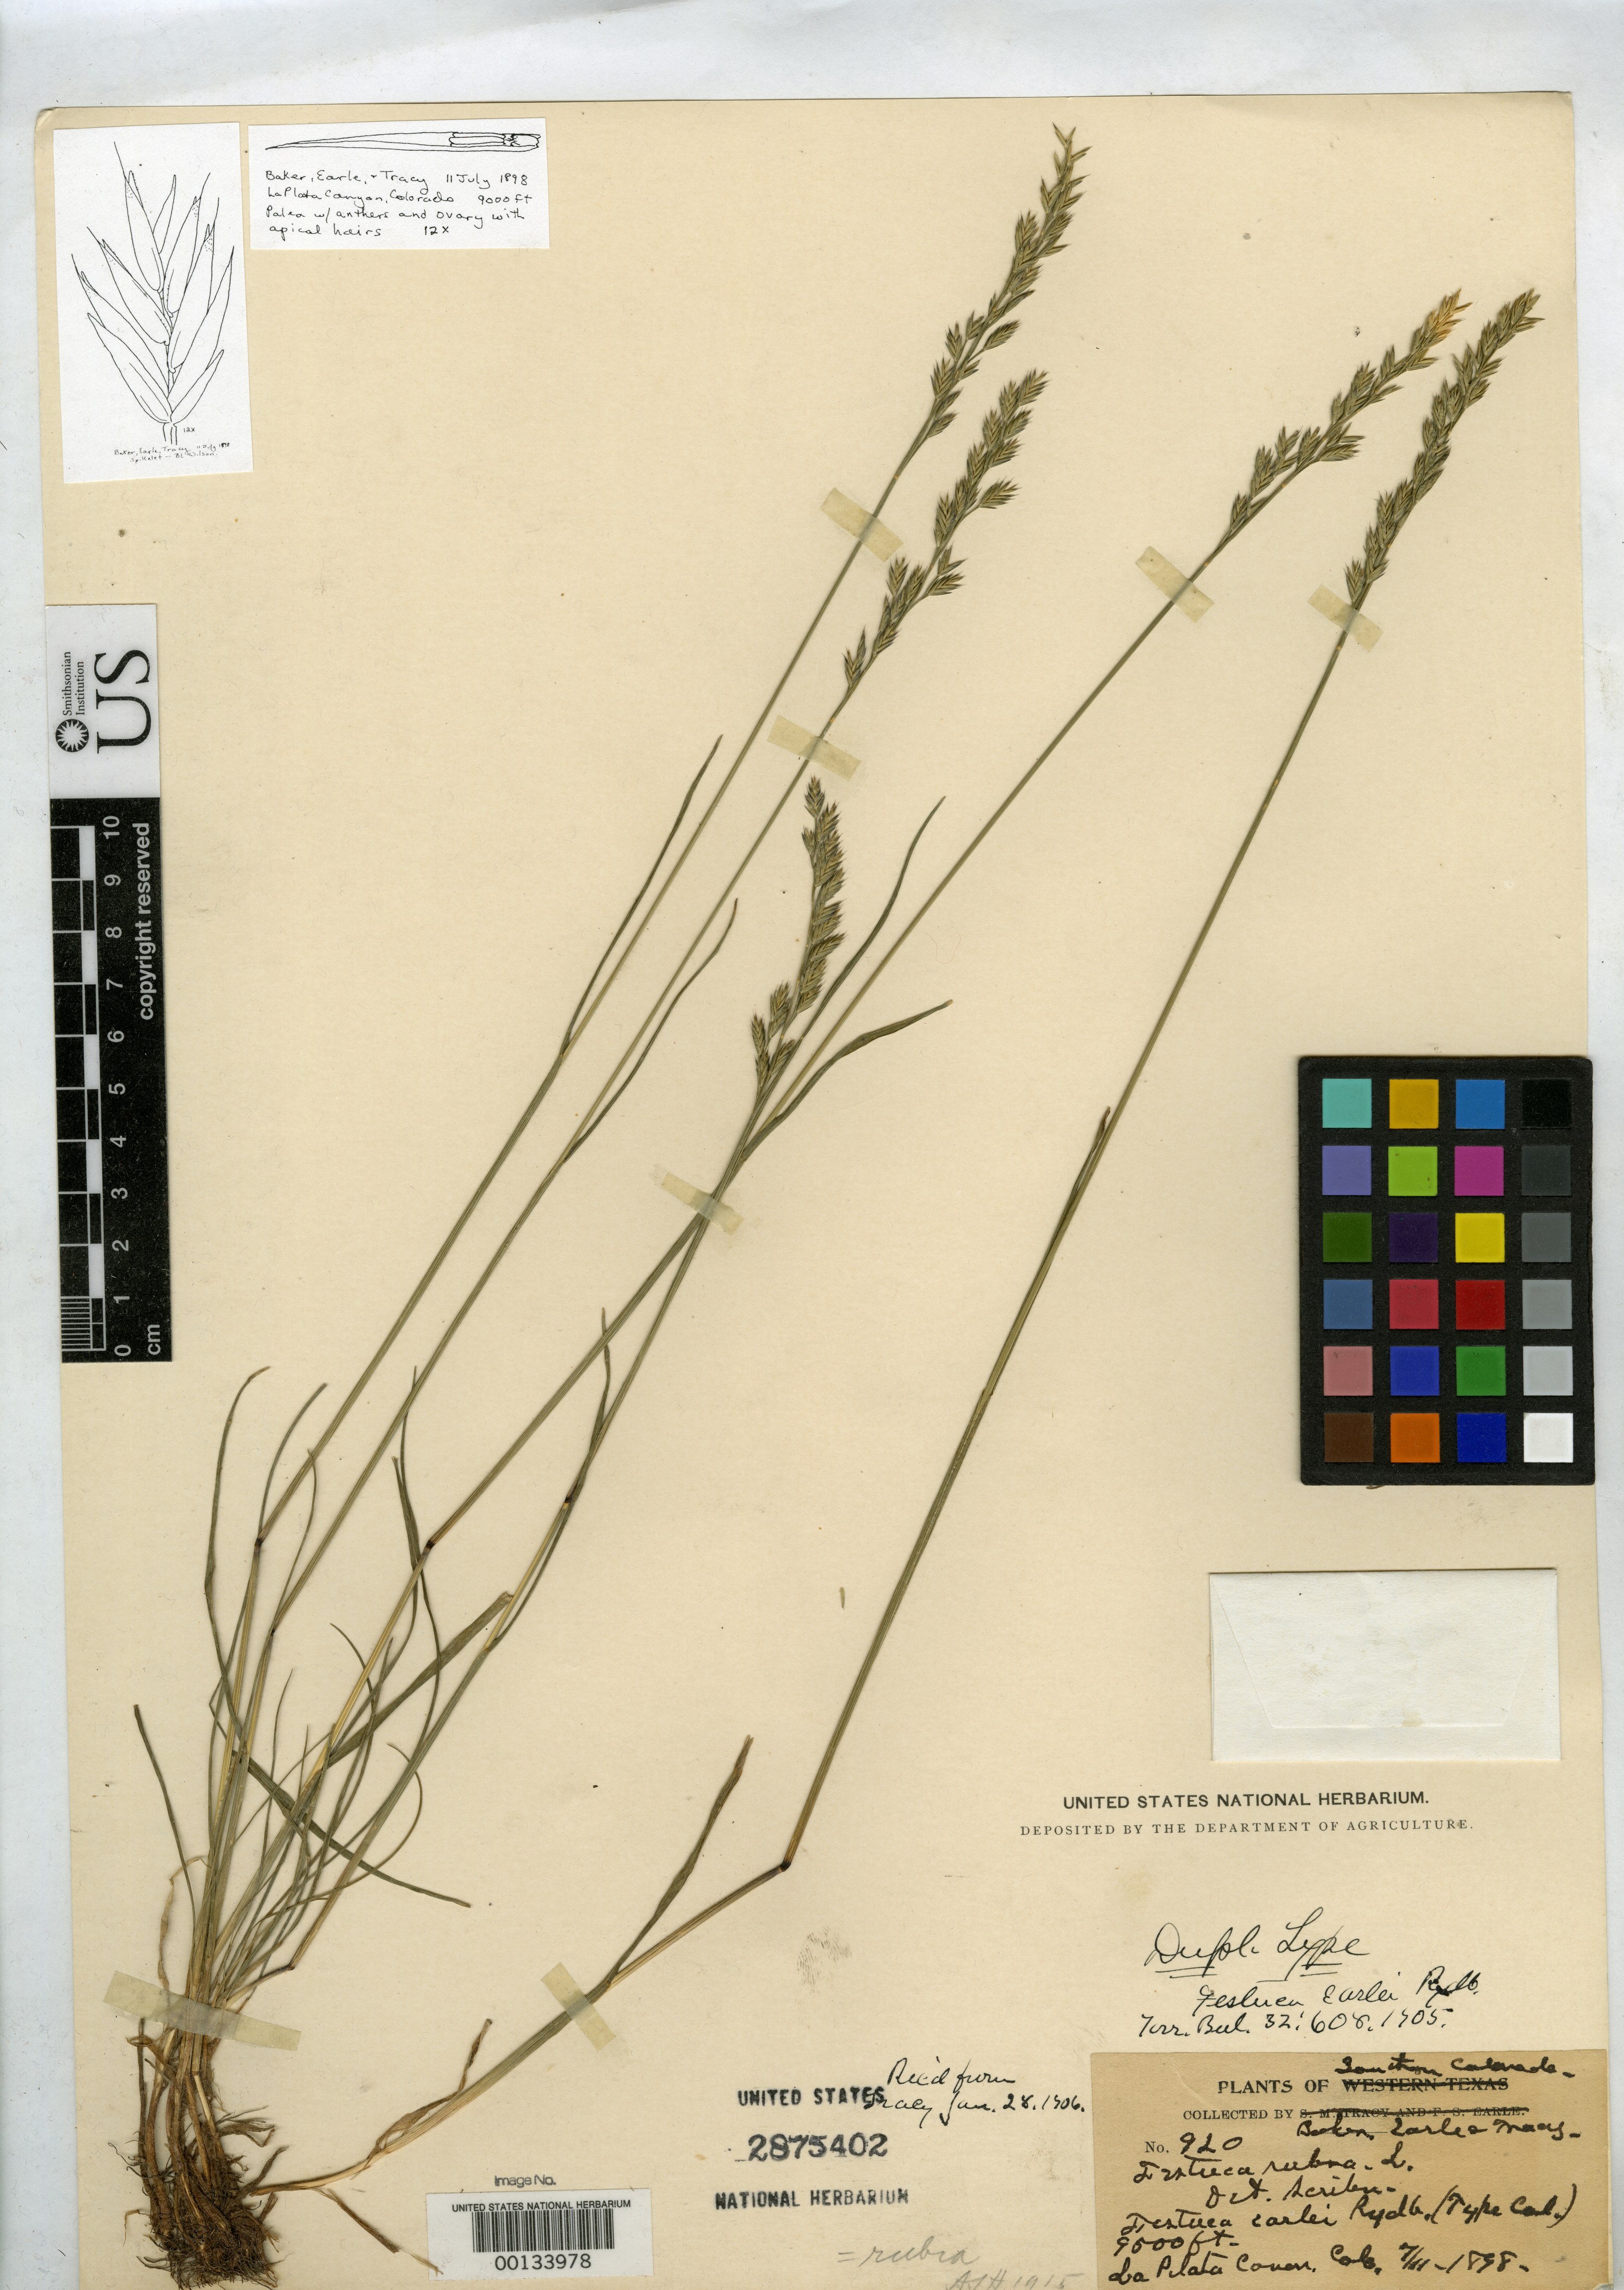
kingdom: Plantae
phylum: Tracheophyta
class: Liliopsida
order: Poales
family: Poaceae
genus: Festuca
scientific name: Festuca earlei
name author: Rydb.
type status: Isotype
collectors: C. F. Baker, F. S. Earle & S. M. Tracy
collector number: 920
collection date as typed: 11 Jul 1898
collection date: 1898-07-11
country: United States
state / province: Colorado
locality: La Plata Canyon.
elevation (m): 2743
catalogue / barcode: US 2875402